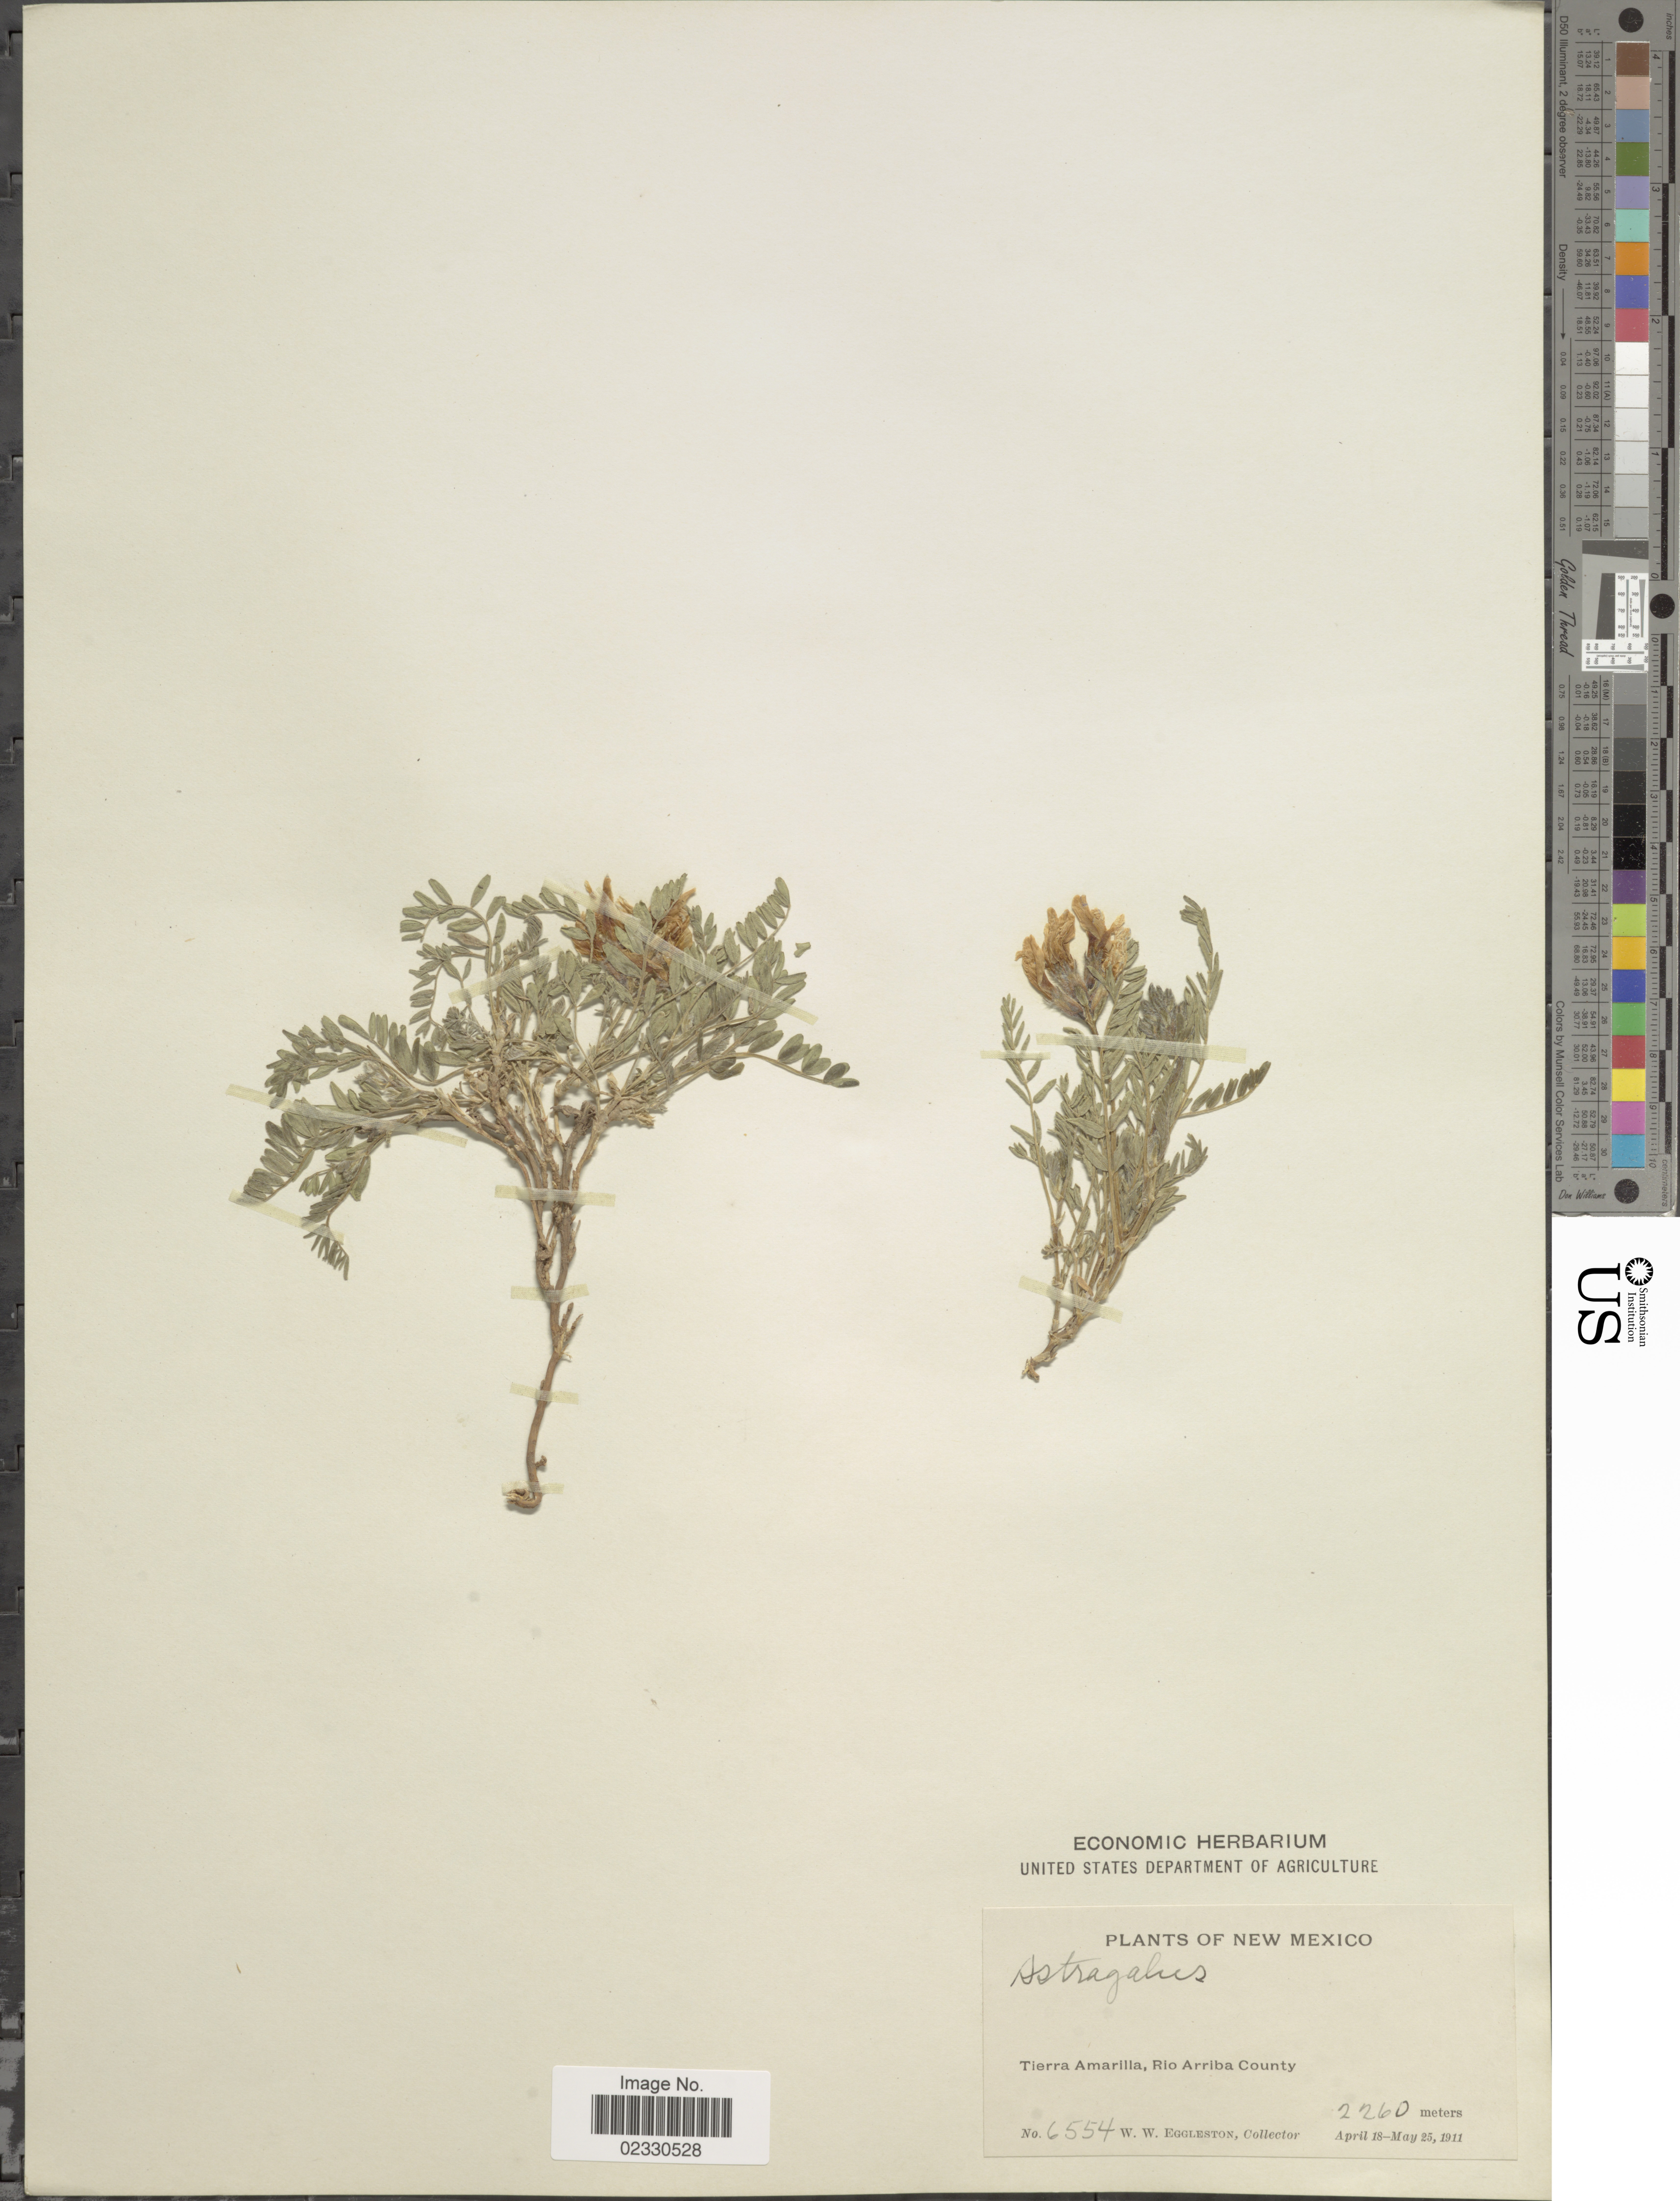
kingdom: Plantae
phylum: Tracheophyta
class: Magnoliopsida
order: Fabales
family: Fabaceae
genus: Astragalus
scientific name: Astragalus dasyglottis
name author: DC.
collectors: W. W. Eggleston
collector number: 6554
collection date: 1911-04-18/1911-05-25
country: United States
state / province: New Mexico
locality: Tierra Amarilla, Rio Arriba County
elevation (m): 2260